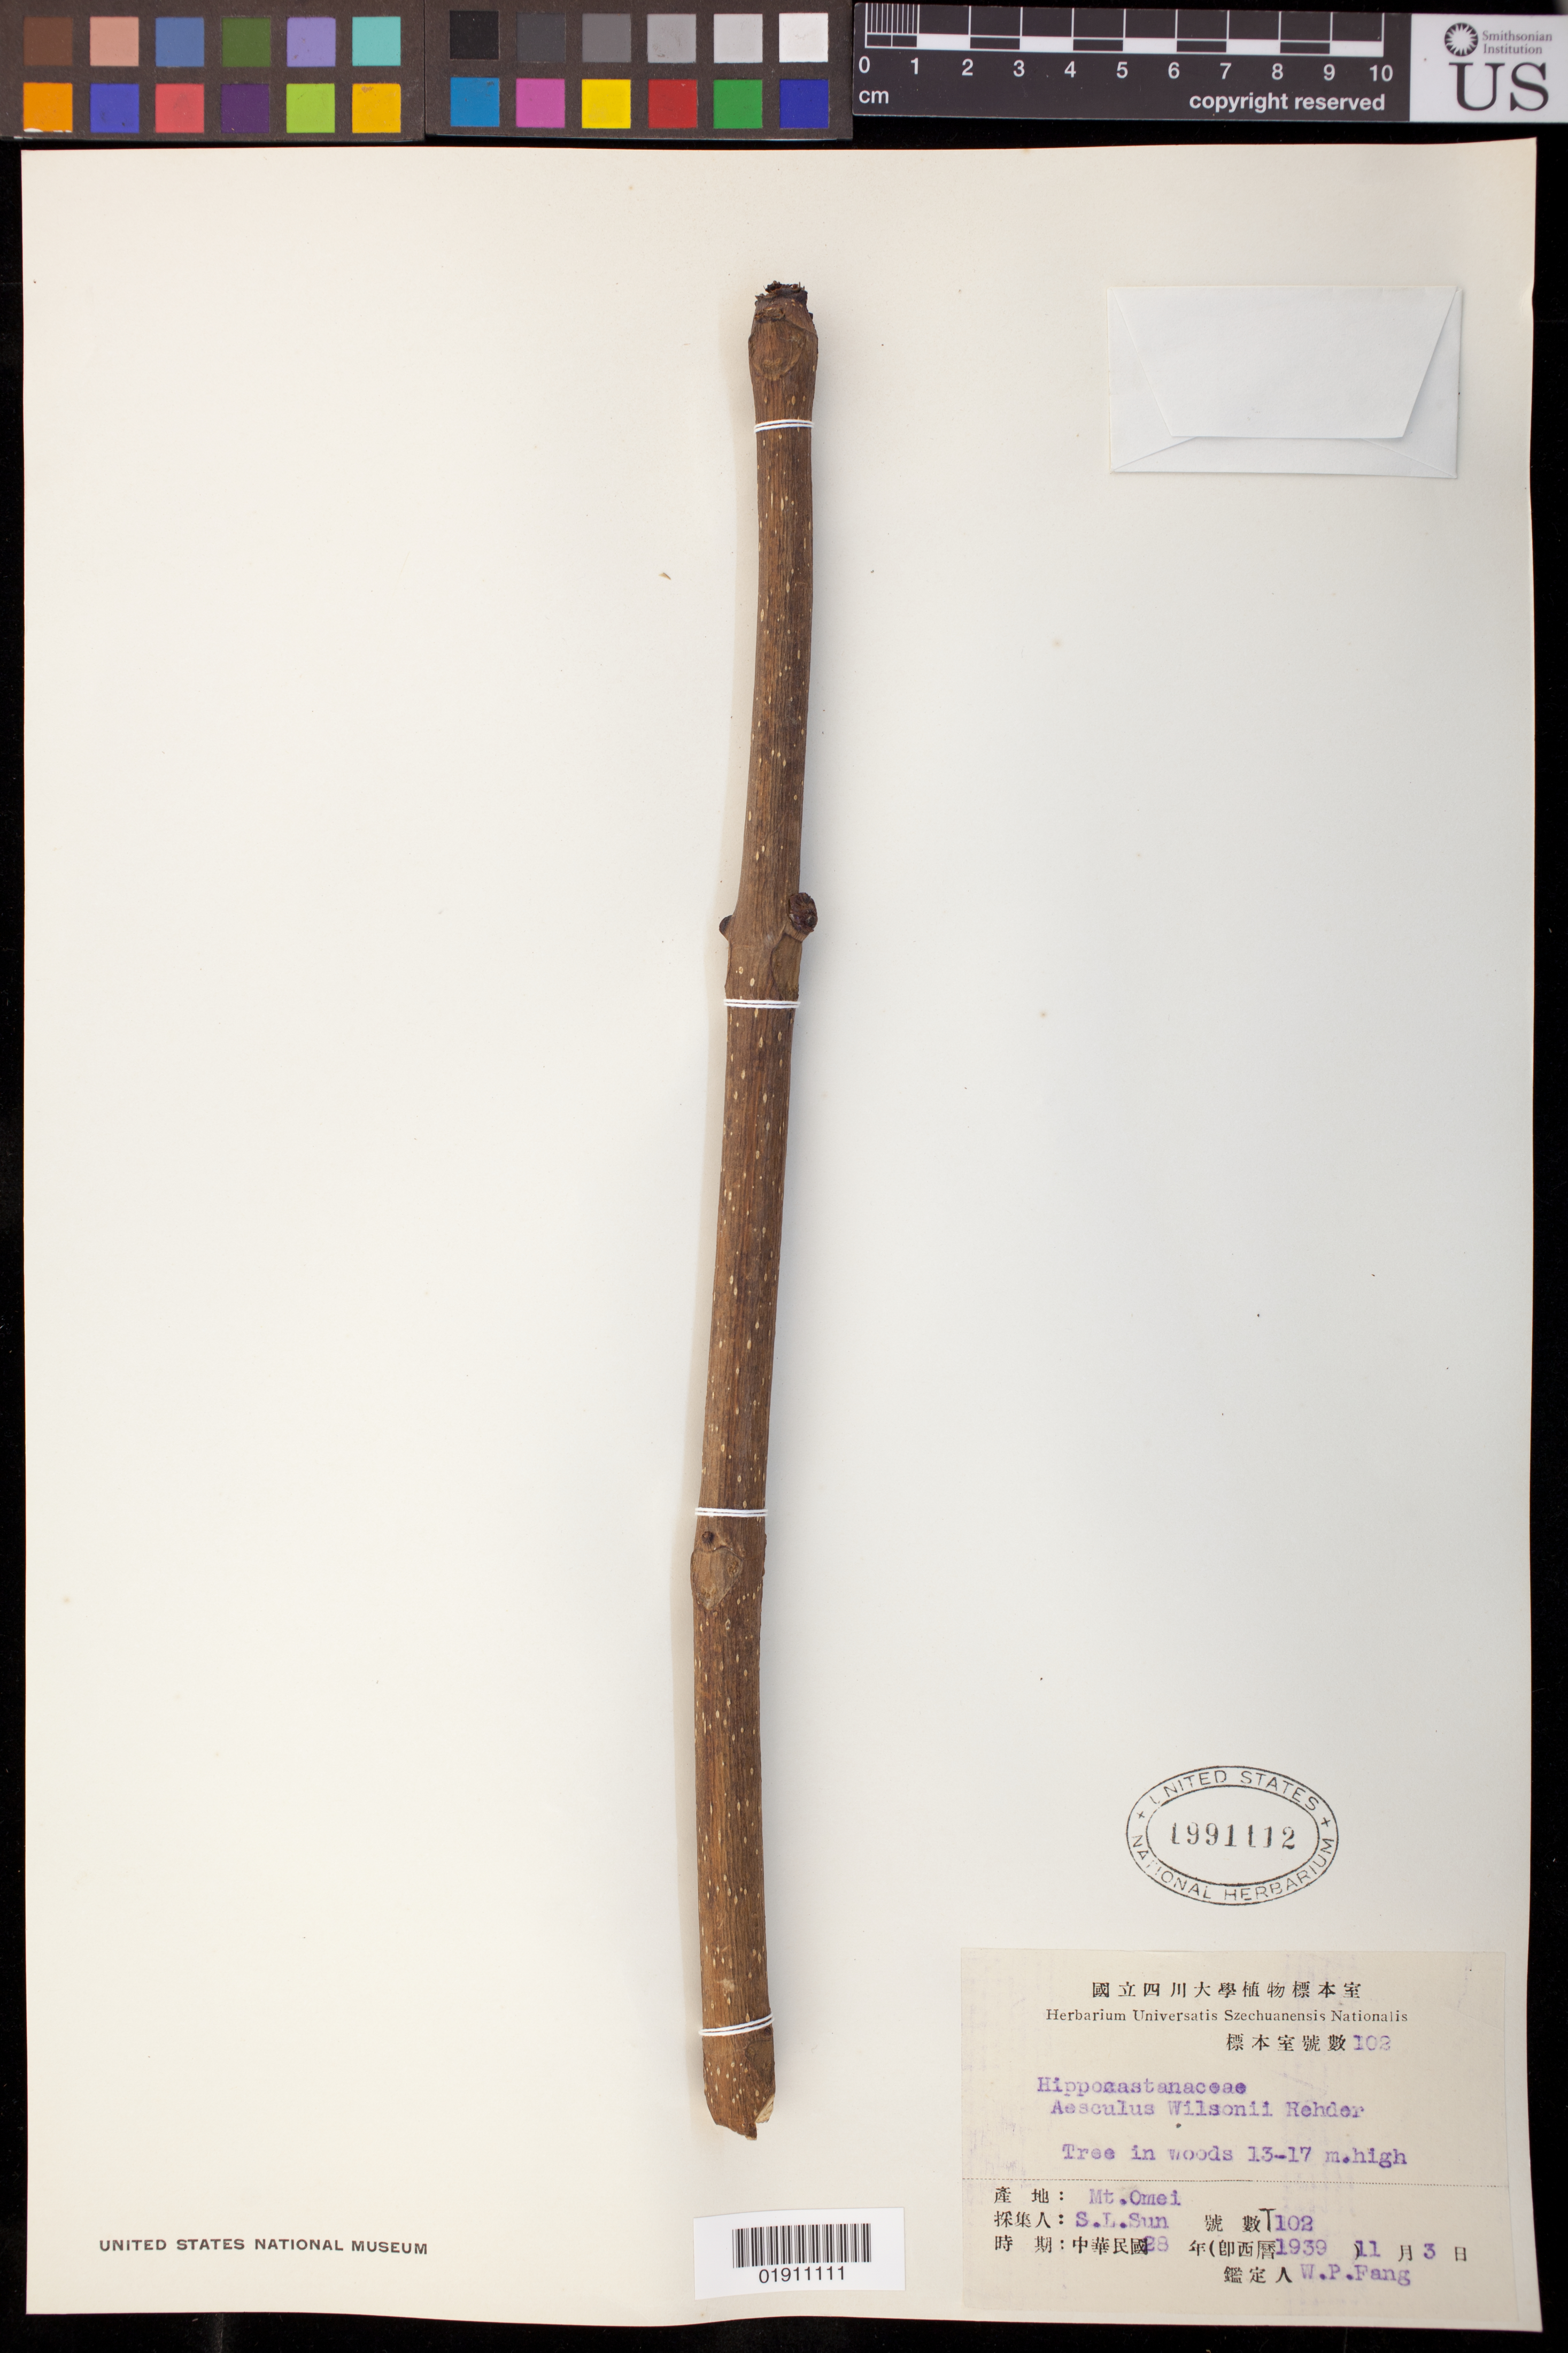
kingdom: Plantae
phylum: Tracheophyta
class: Magnoliopsida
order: Sapindales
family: Sapindaceae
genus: Aesculus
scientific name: Aesculus wilsonii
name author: Rehder in Sarg.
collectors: S. L. Sun & W. P. Fang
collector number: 102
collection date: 1939-11-03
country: China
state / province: Sichuan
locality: Mt. Omei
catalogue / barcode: US 1991112